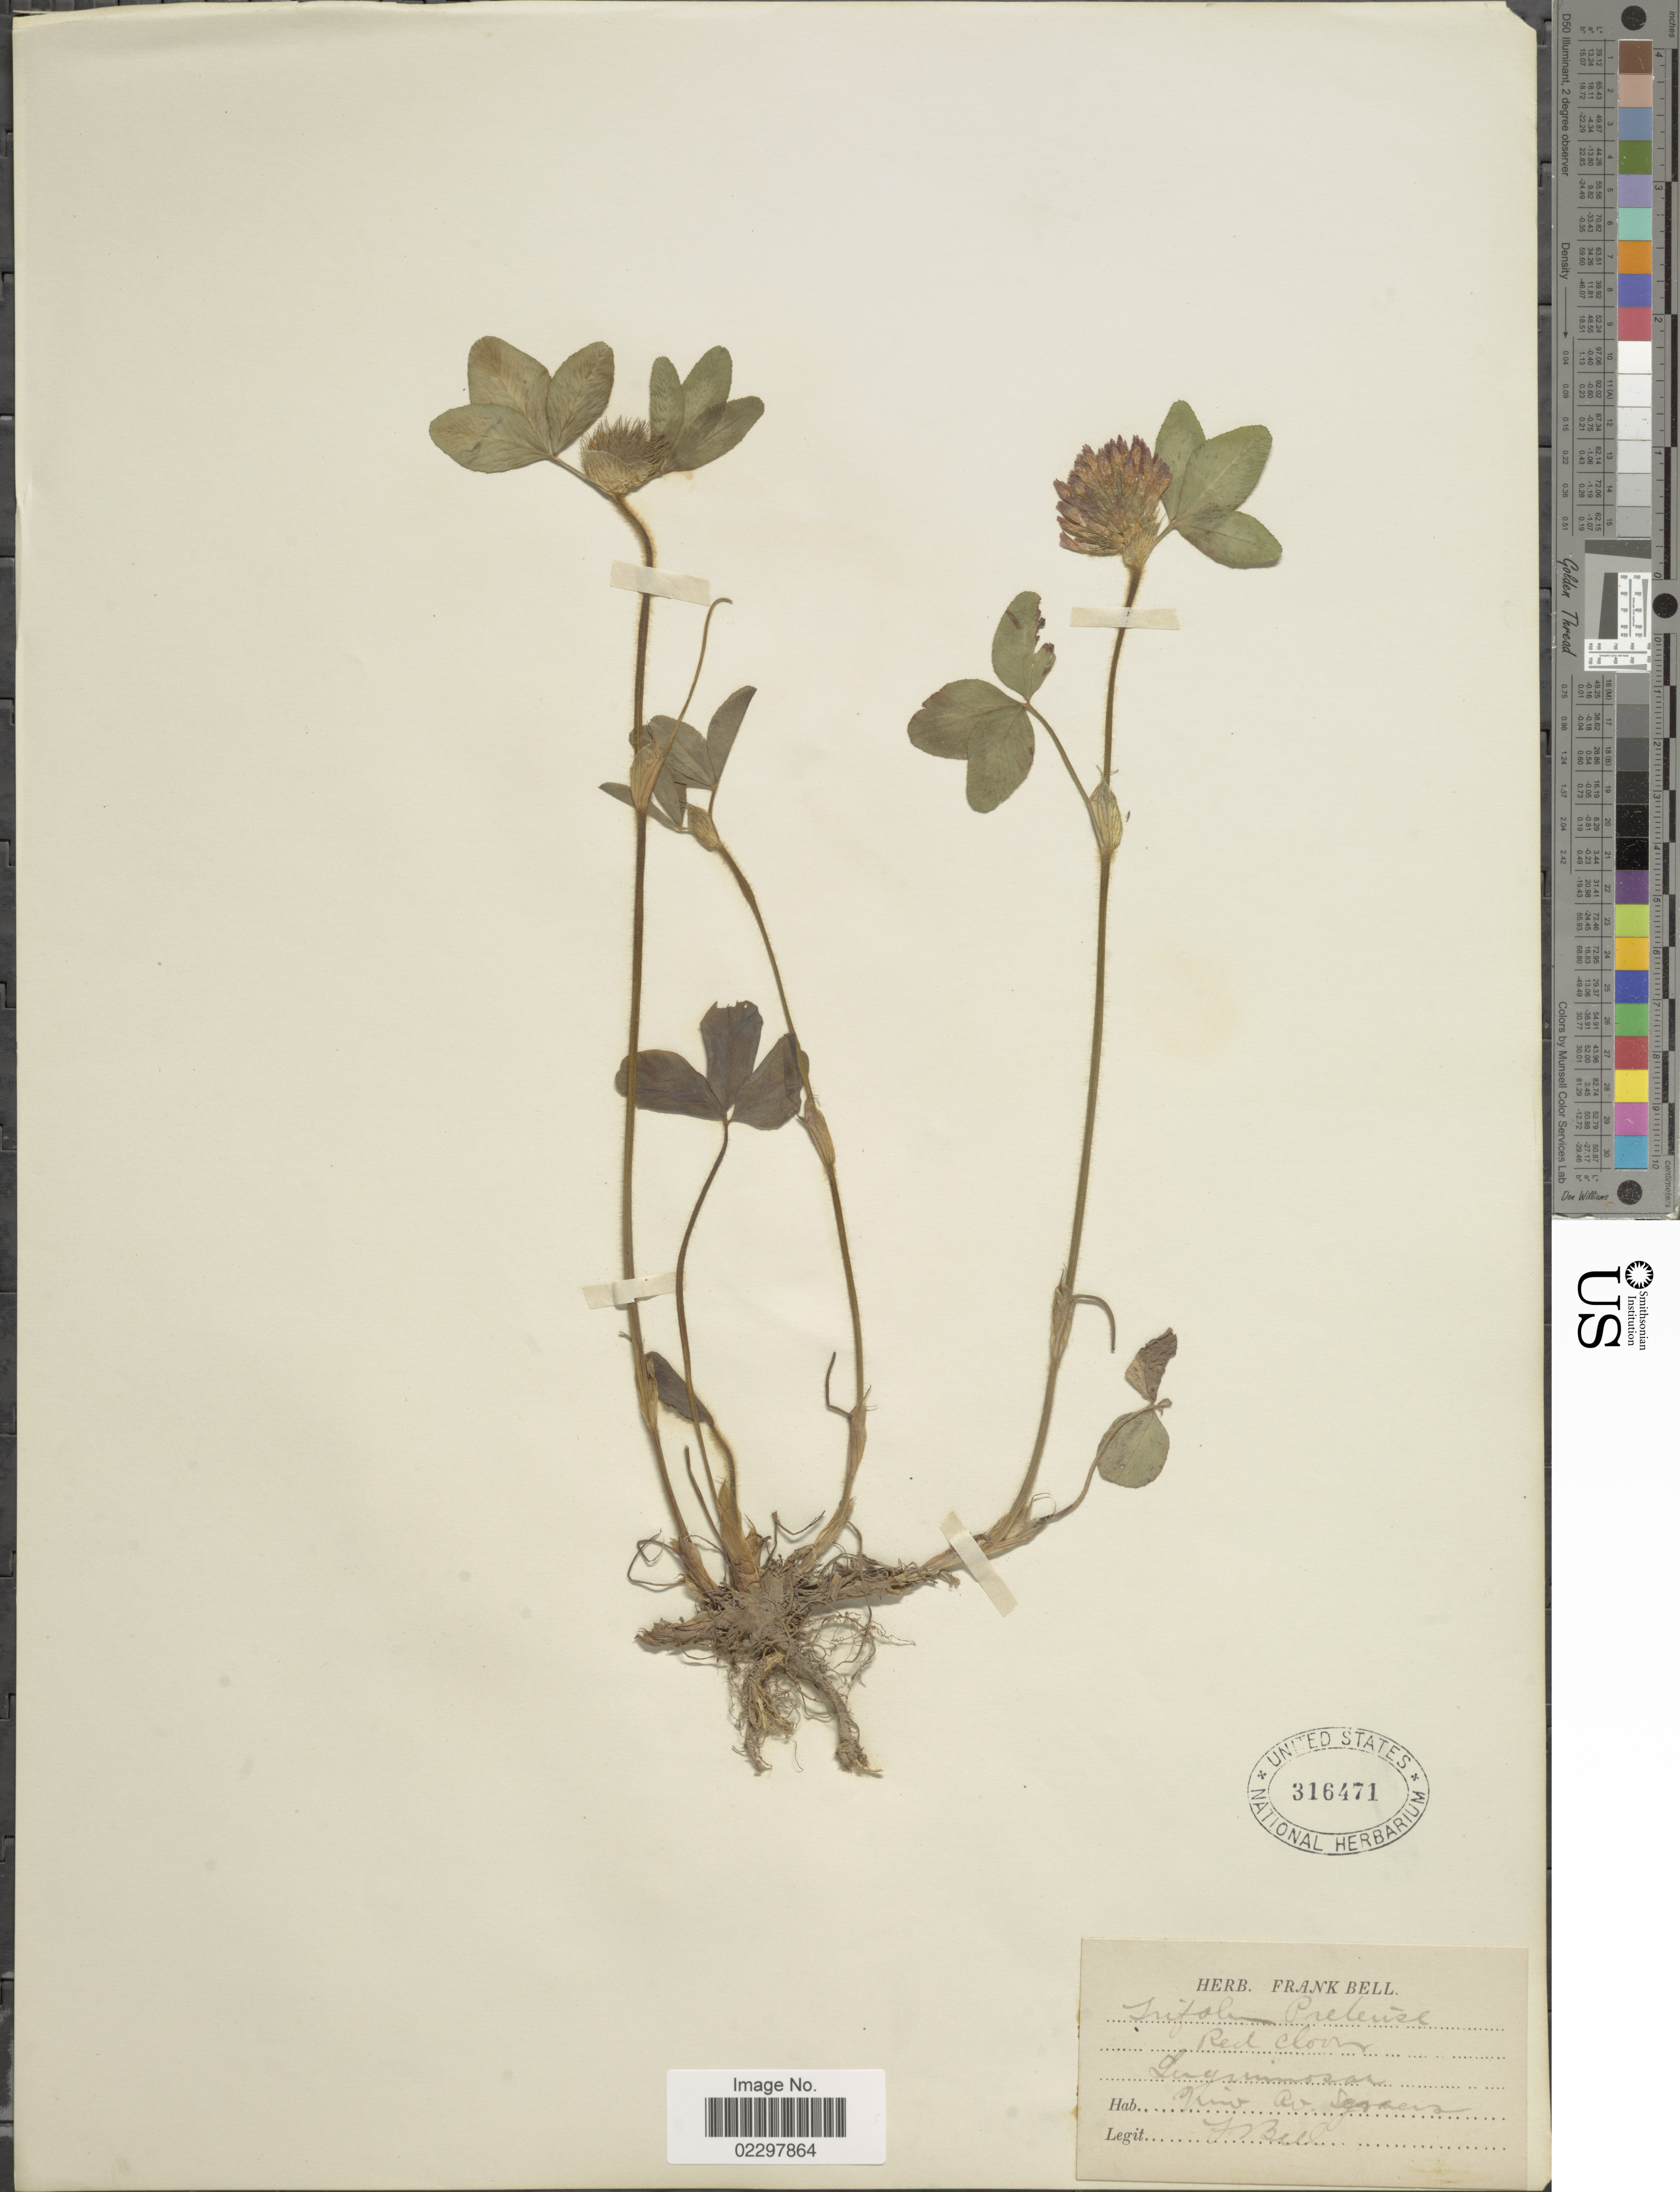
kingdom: Plantae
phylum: Tracheophyta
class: Magnoliopsida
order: Fabales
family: Fabaceae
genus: Trifolium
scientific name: Trifolium pratense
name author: L.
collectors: F. Bell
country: United States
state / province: New York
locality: Univ. Av. Syracuse.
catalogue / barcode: US 316471